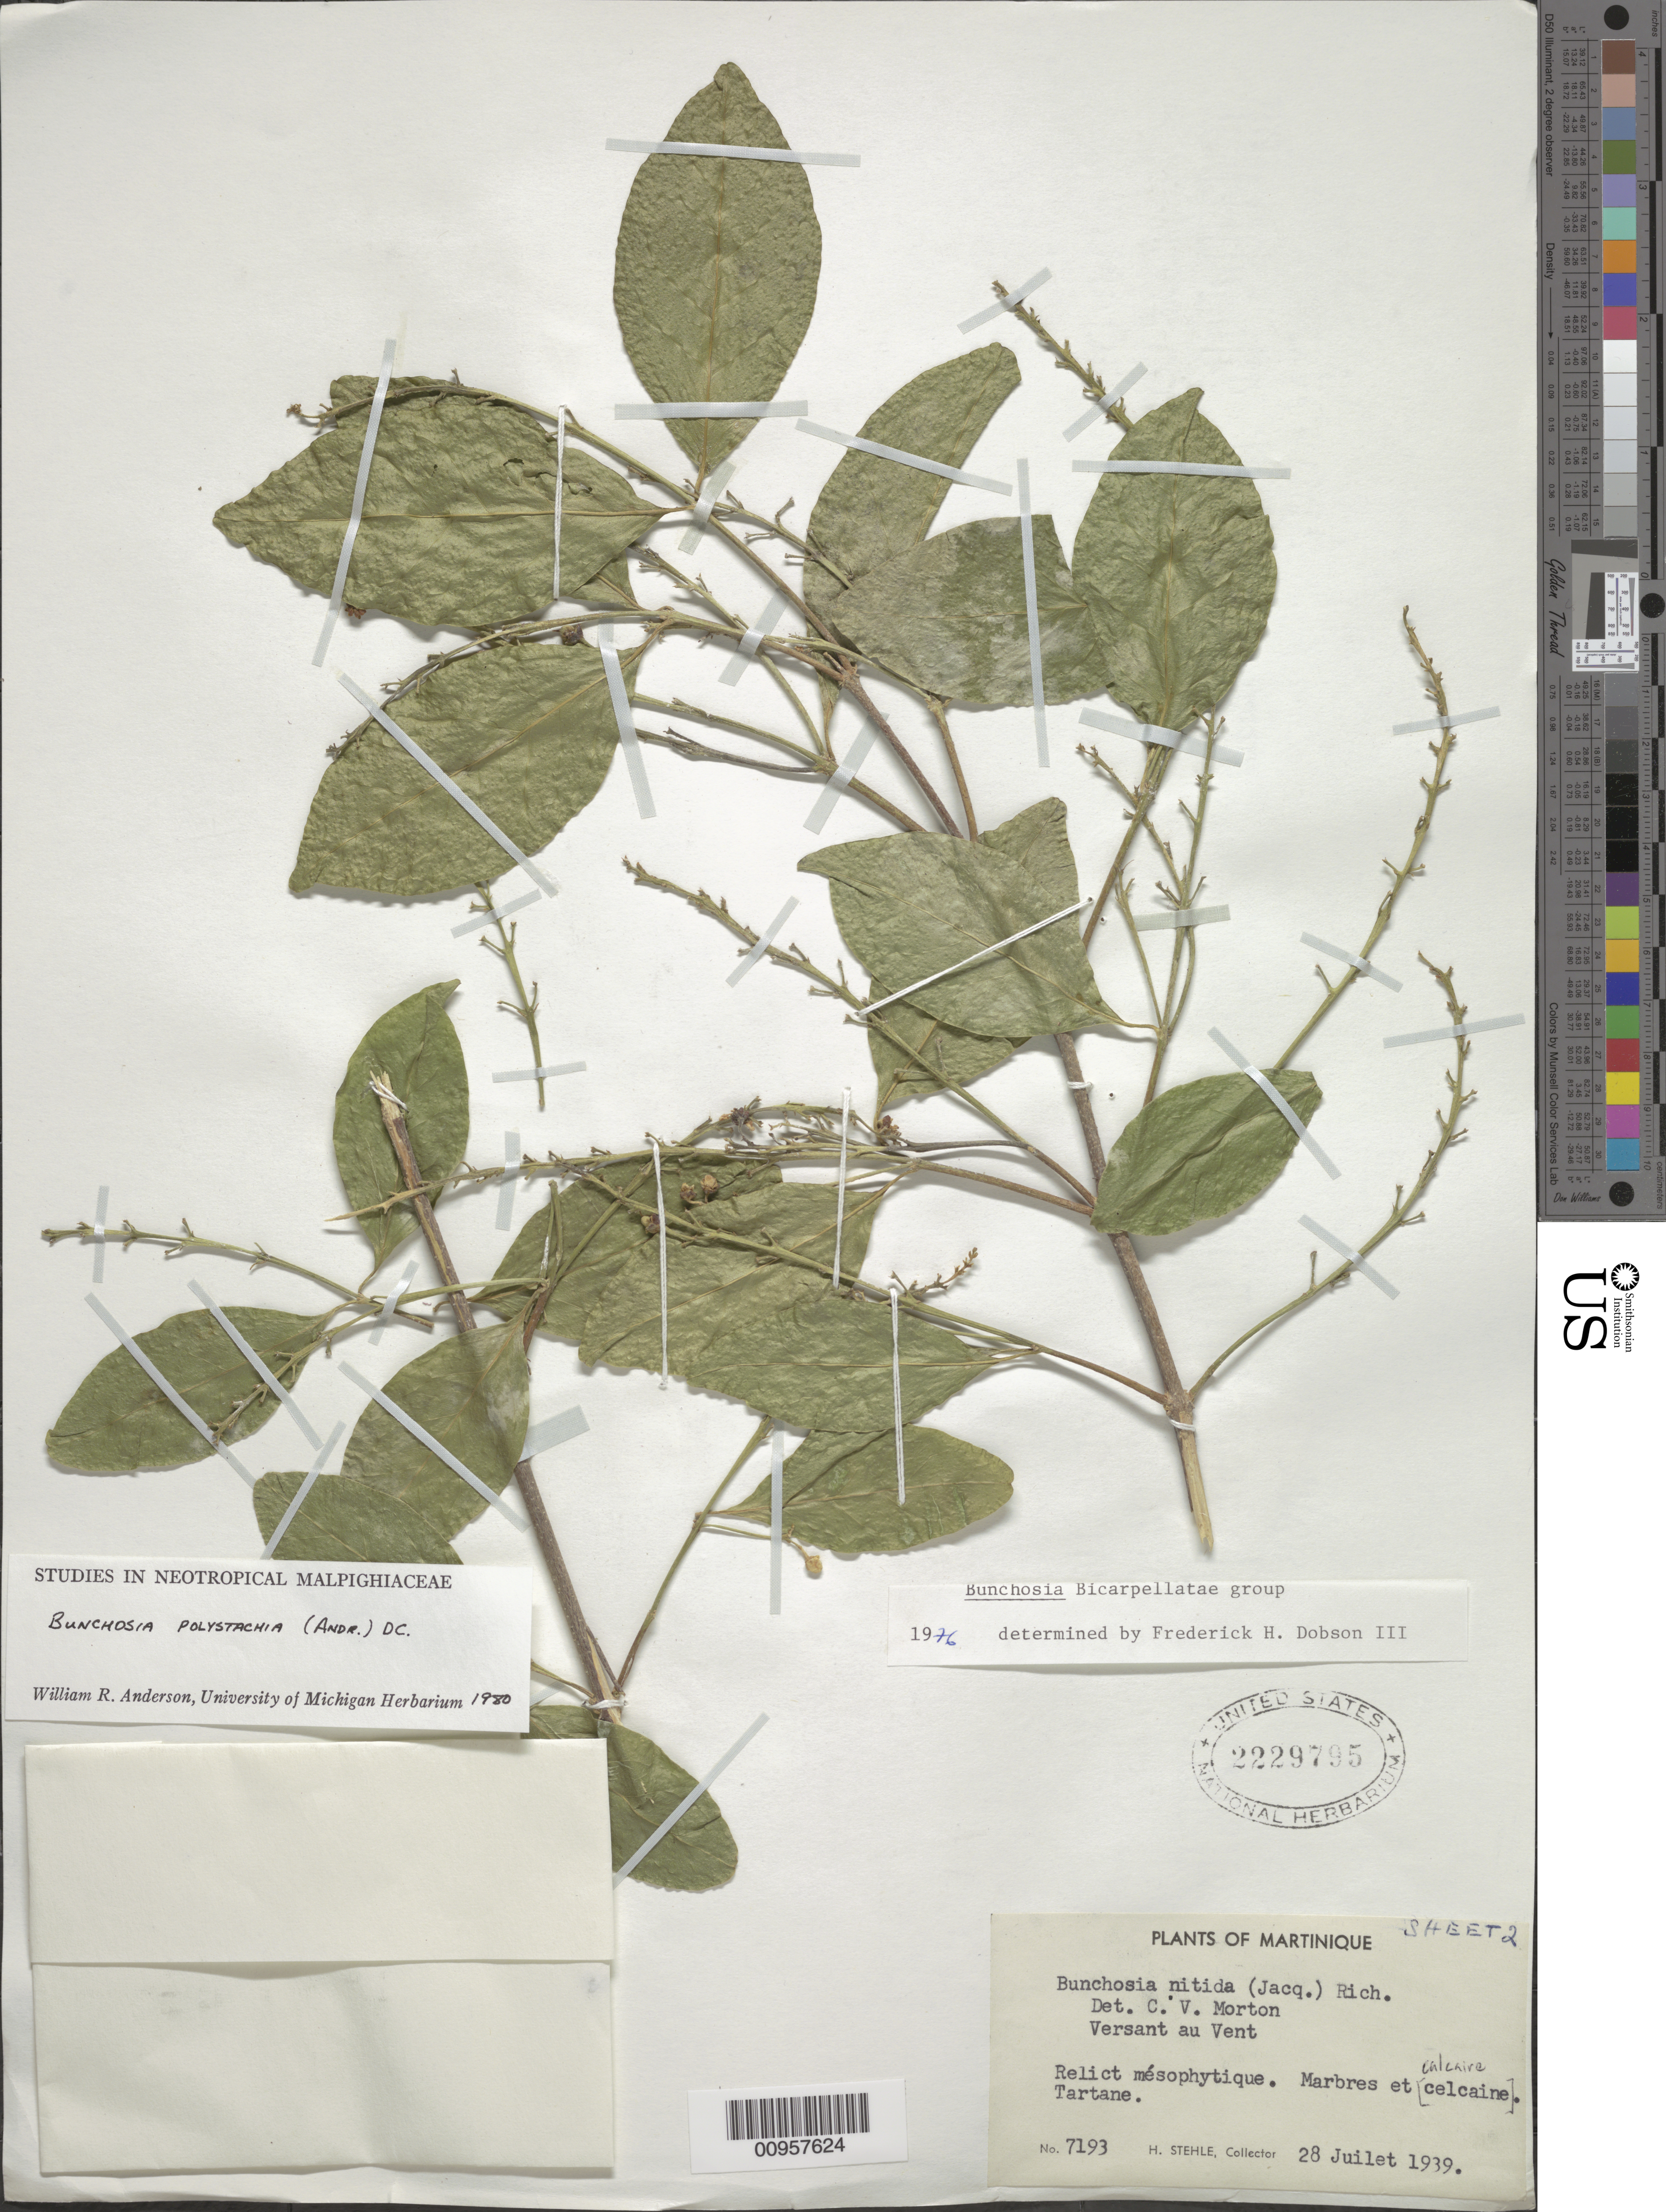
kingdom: Plantae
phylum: Tracheophyta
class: Magnoliopsida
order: Malpighiales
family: Malpighiaceae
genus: Bunchosia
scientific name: Bunchosia polystachya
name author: (Andrews) DC.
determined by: Anderson, W. R., (MICH), University of Michigan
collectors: H. Stehlé & M. Stehlé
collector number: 7193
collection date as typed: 28 Jul 1939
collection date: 1939-07-28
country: Martinique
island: Martinique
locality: Versant au Vent, Tartane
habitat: Relicts mésophytiques; marbes et calcaire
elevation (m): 100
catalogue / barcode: US 2229795